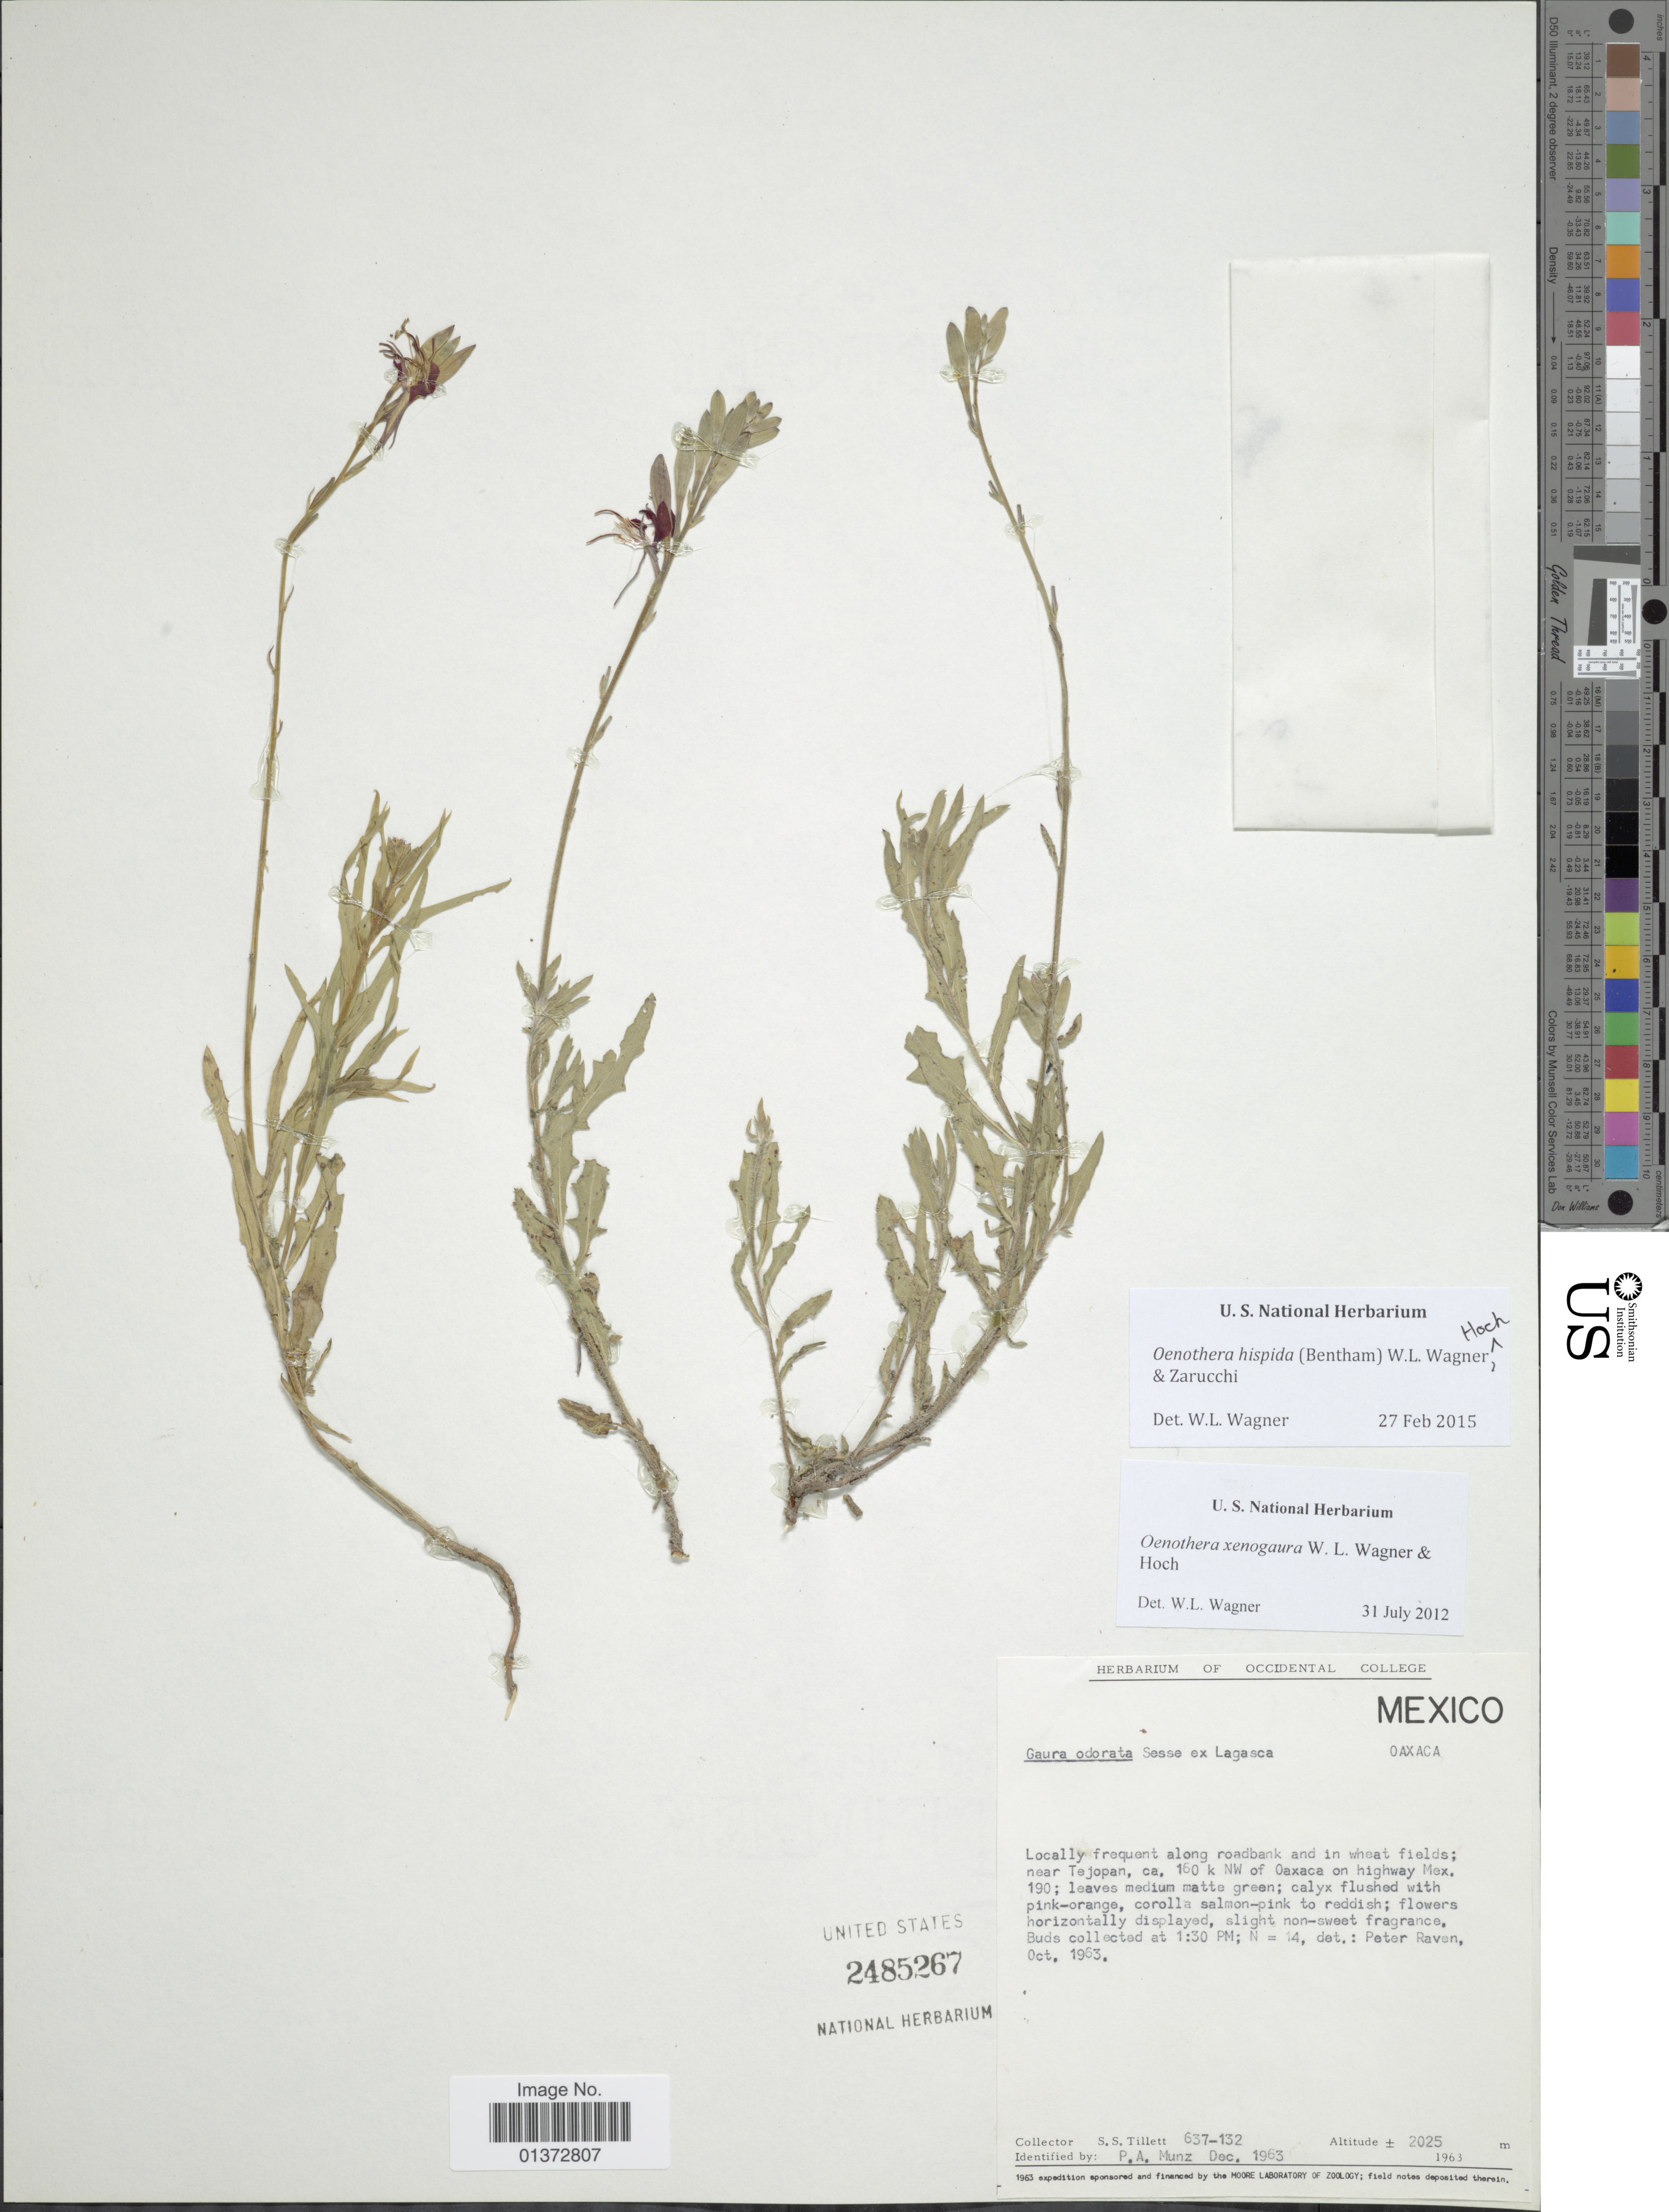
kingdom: Plantae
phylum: Tracheophyta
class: Magnoliopsida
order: Myrtales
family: Onagraceae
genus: Oenothera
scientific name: Oenothera hispida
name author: (Benth.) W.L. Wagner et al.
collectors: S. S. Tillett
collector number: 637-132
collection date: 1963-10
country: Mexico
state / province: Oaxaca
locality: Near Tejopan, ca. 160 k NW of Oaxaca on highway Mex. 190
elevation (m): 2025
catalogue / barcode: US 2485267